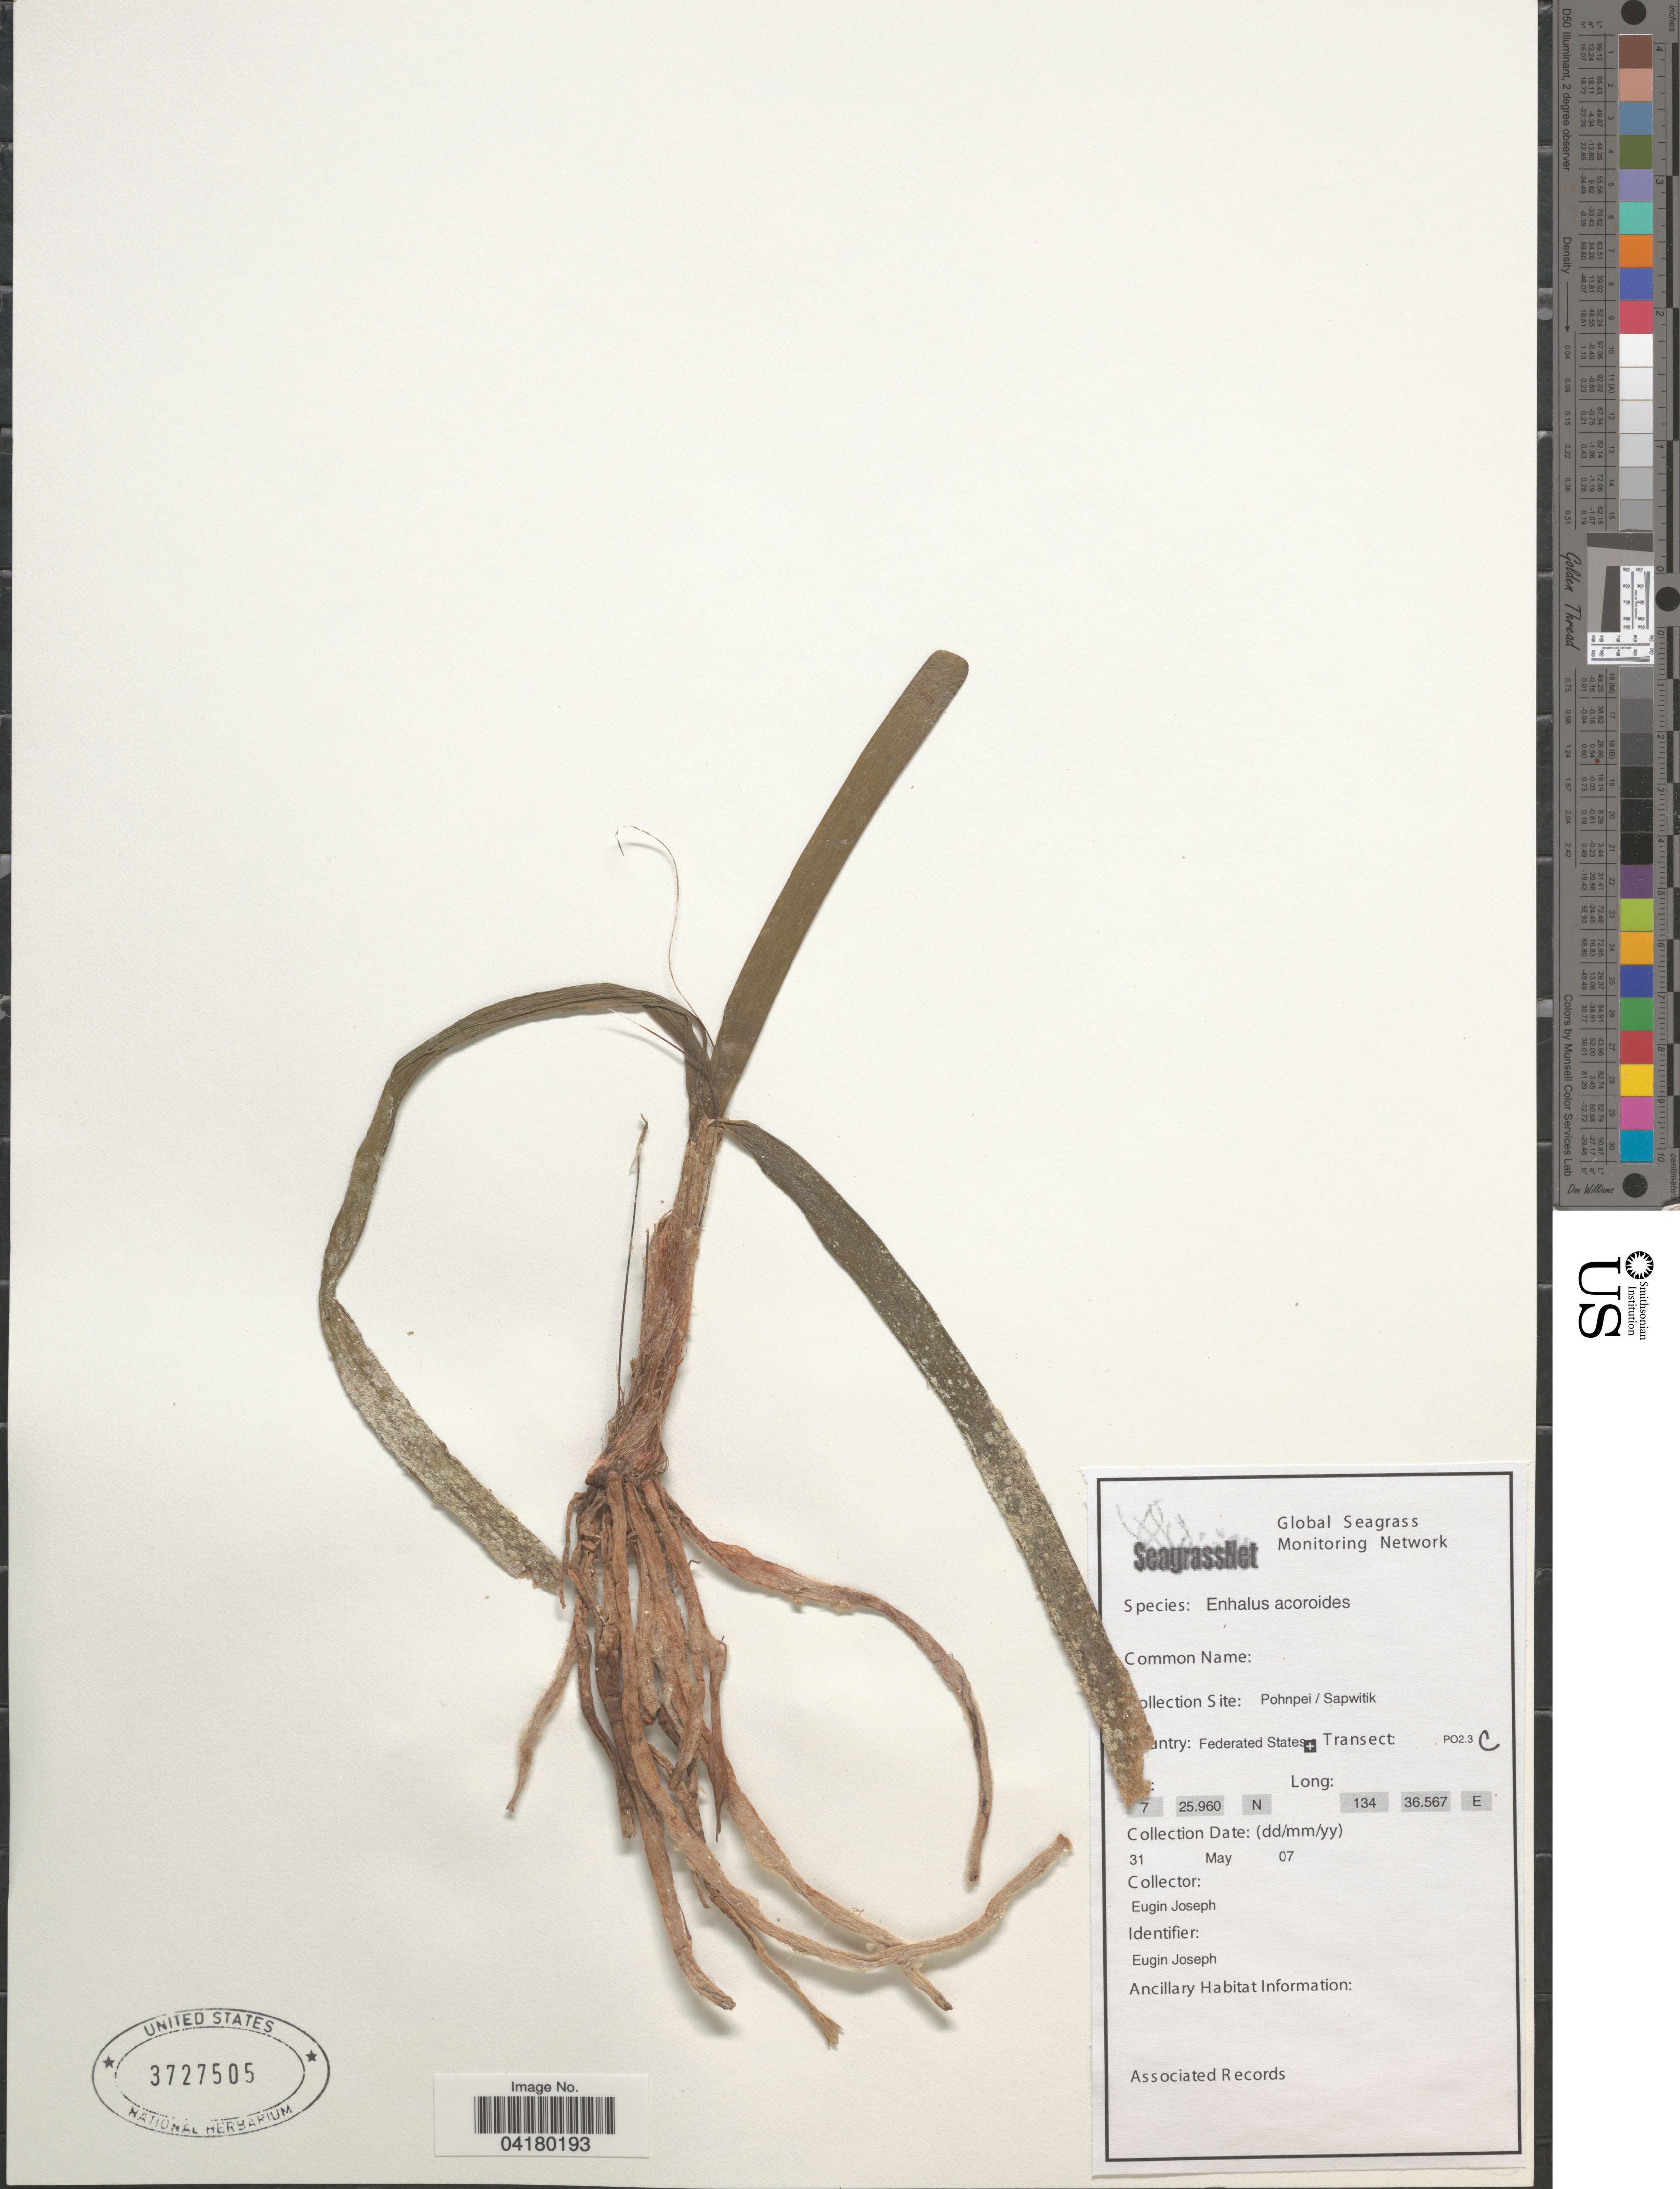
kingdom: Plantae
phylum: Tracheophyta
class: Liliopsida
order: Alismatales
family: Hydrocharitaceae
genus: Enhalus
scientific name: Enhalus acoroides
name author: (L. f.) Royle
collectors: E. Joseph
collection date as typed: Transcribed d/m/y: 31/5/7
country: Micronesia, Federated States of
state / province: Pohnpei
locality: [illegible text]ollection Site: Sapwitik. [illegible text]ntry: Federated States. Transect: PO2.3C.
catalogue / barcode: US 3727505